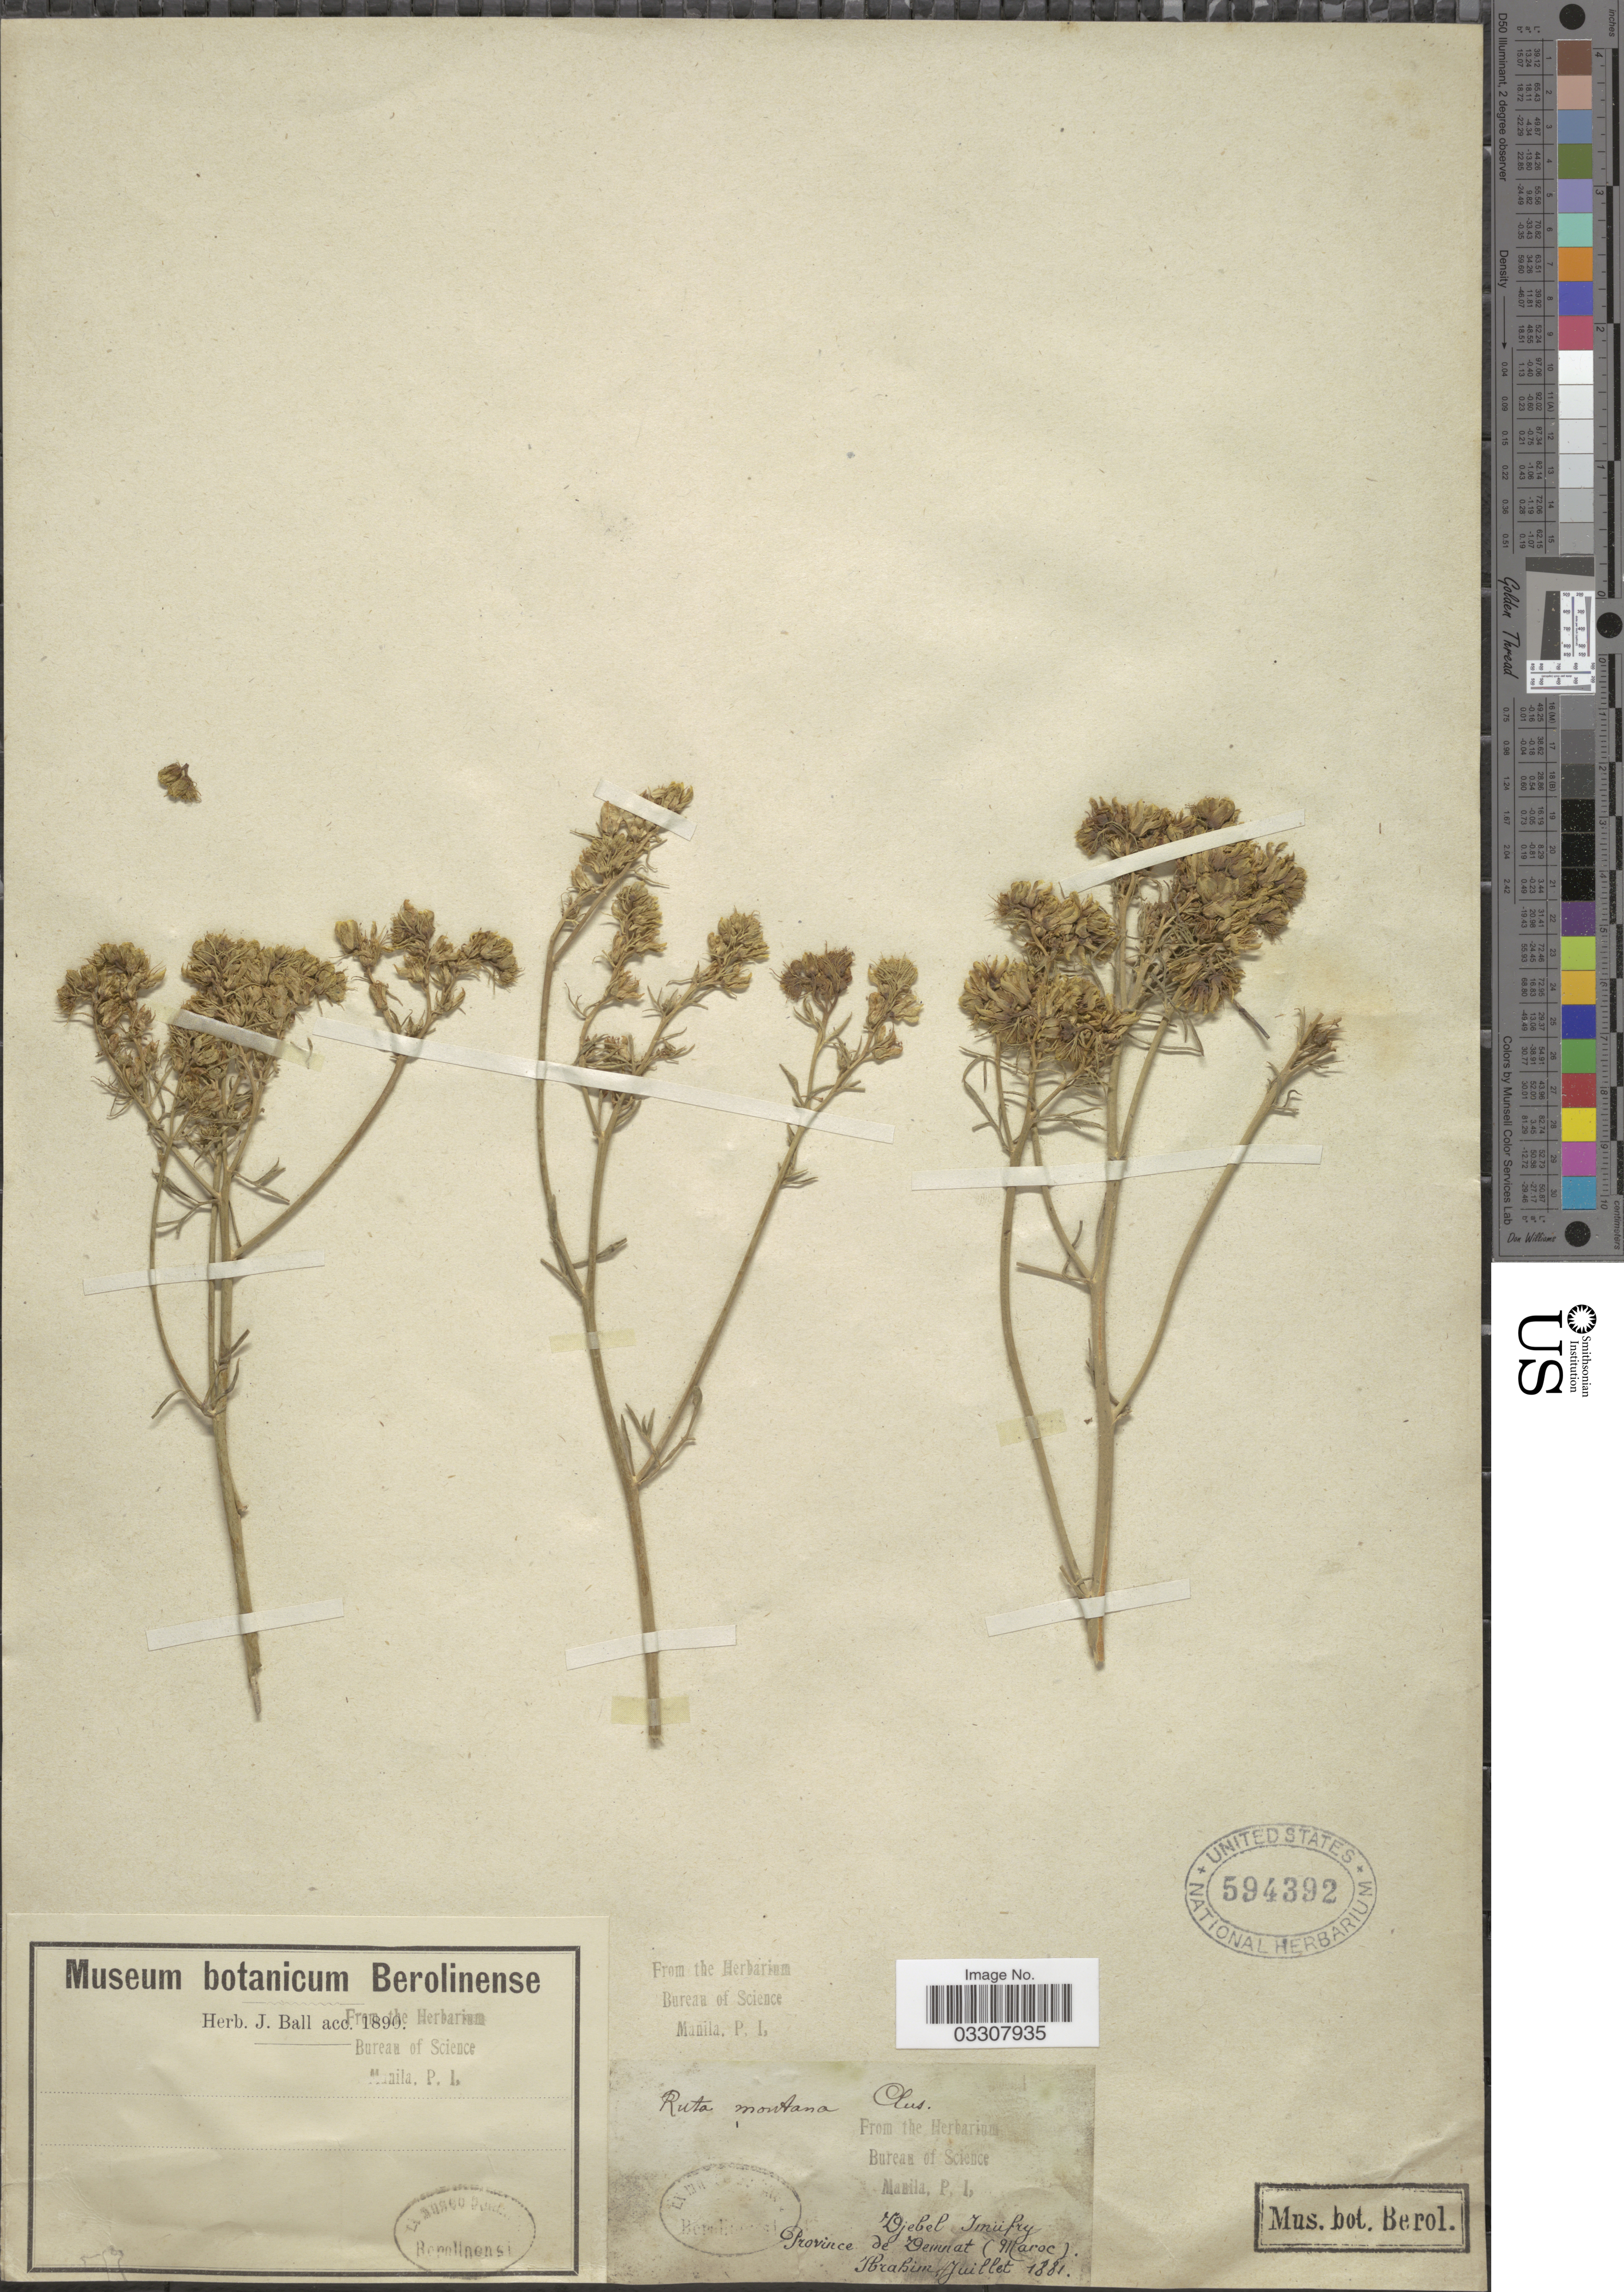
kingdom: Plantae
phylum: Tracheophyta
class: Magnoliopsida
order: Sapindales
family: Rutaceae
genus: Ruta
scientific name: Ruta montana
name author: (L.) L.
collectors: -. Ibrahim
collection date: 1881-07-04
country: Morocco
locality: Djebel Imiifry. Province de Demnat (Maroc).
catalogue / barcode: US 594392